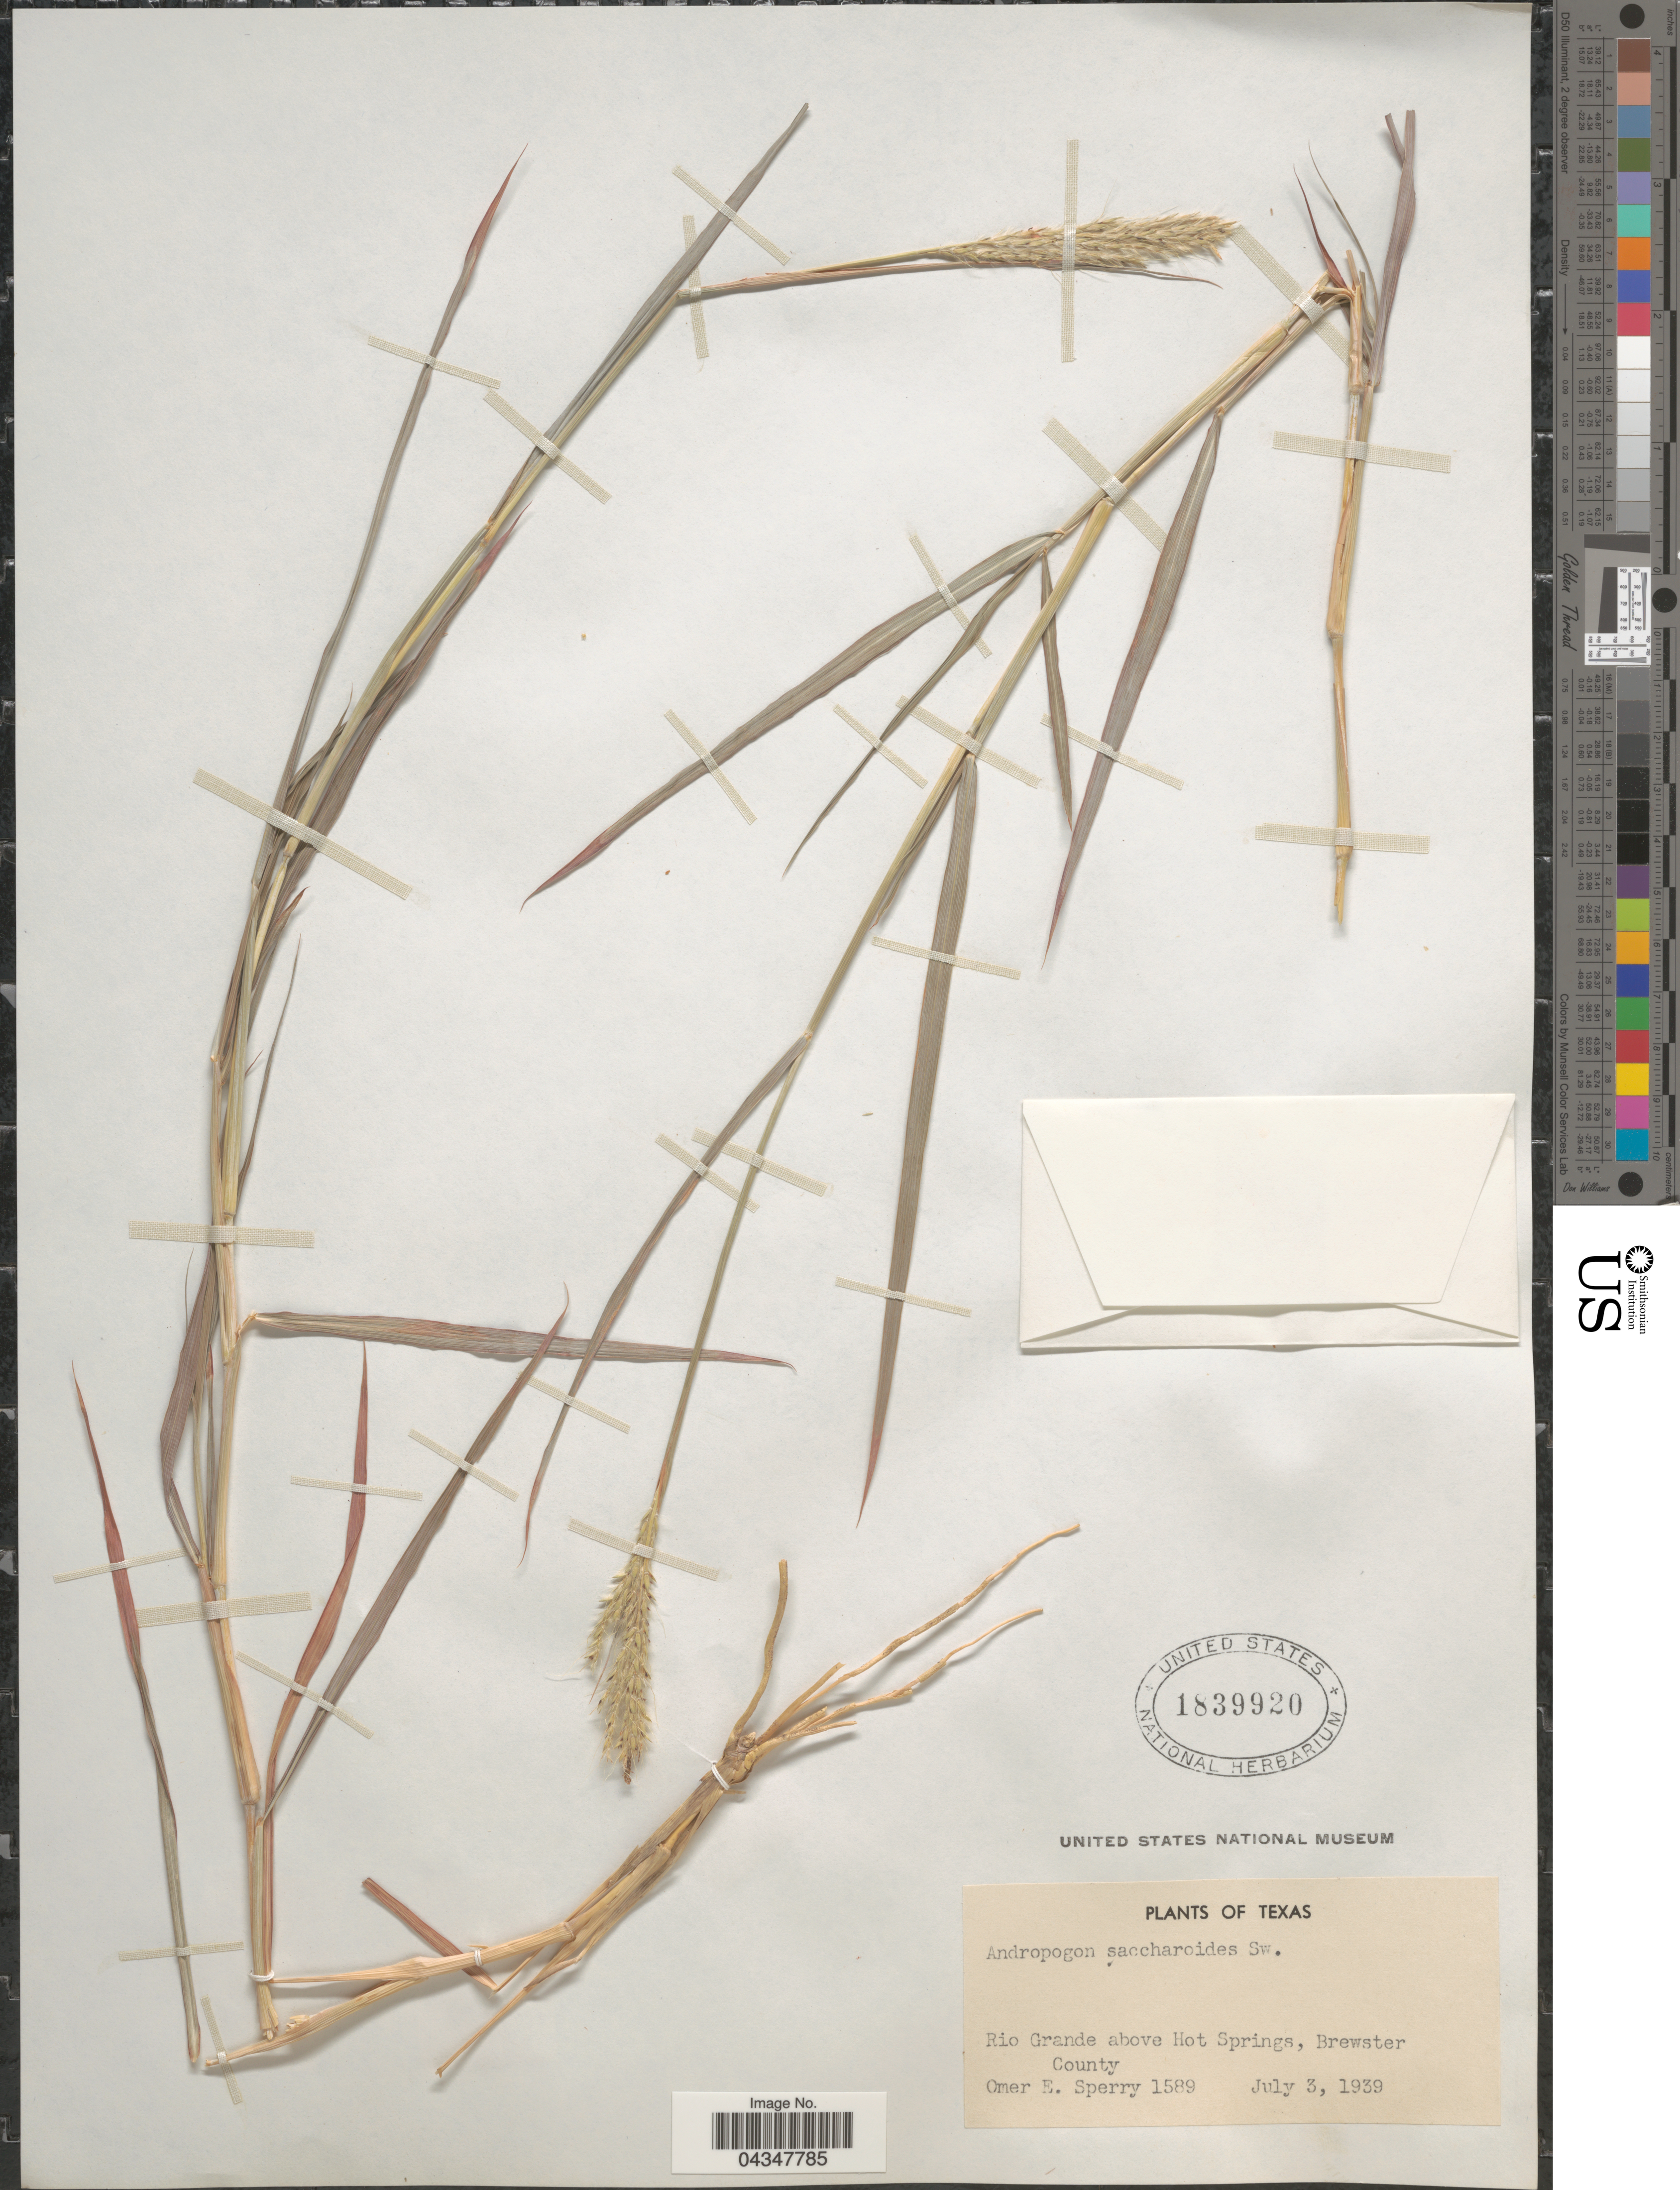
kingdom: Plantae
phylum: Tracheophyta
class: Liliopsida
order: Poales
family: Poaceae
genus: Bothriochloa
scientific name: Bothriochloa saccharoides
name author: (Sw.) Rydb.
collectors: O. E. Sperry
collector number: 1589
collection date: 1939-07-03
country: United States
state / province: Texas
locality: Rio Grande above Hot Springs, Brewster County.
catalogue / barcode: US 1839920